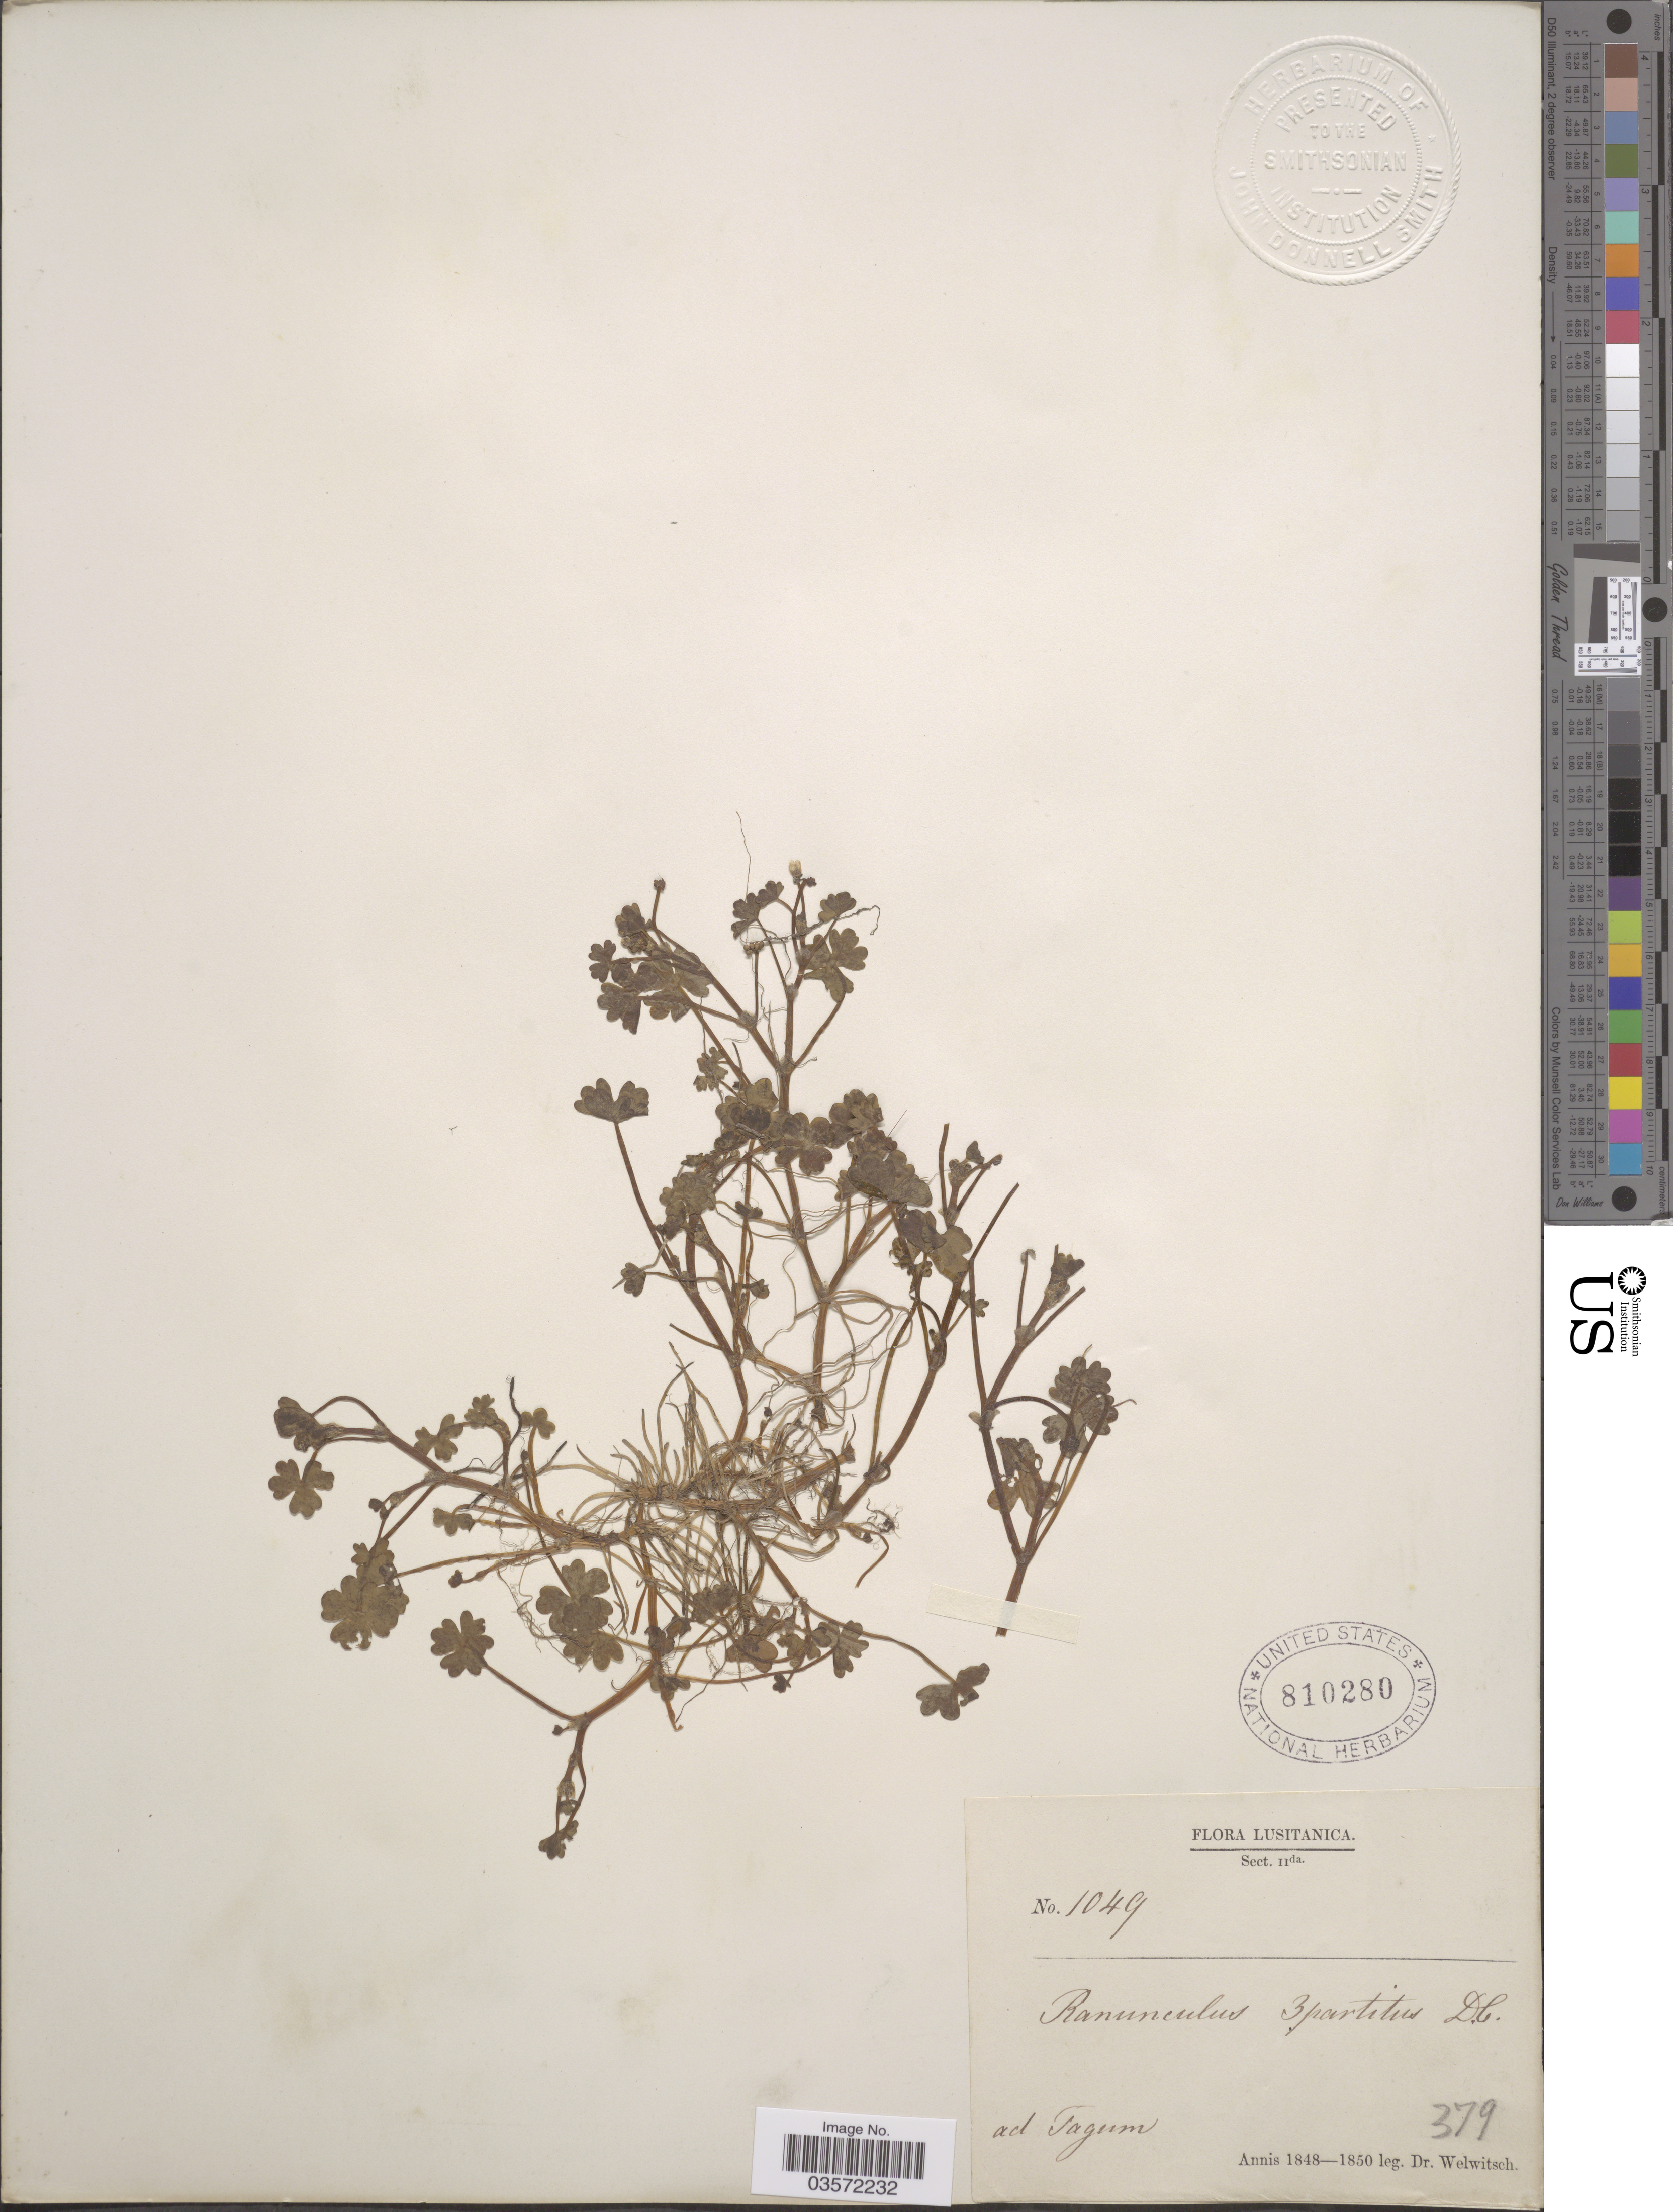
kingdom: Plantae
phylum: Tracheophyta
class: Magnoliopsida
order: Ranunculales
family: Ranunculaceae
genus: Ranunculus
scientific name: Ranunculus tripartitus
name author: DC.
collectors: -. Welwitsch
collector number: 1049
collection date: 1848/1850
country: Portugal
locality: Lusitanica. Ad Tagum.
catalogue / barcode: US 810280